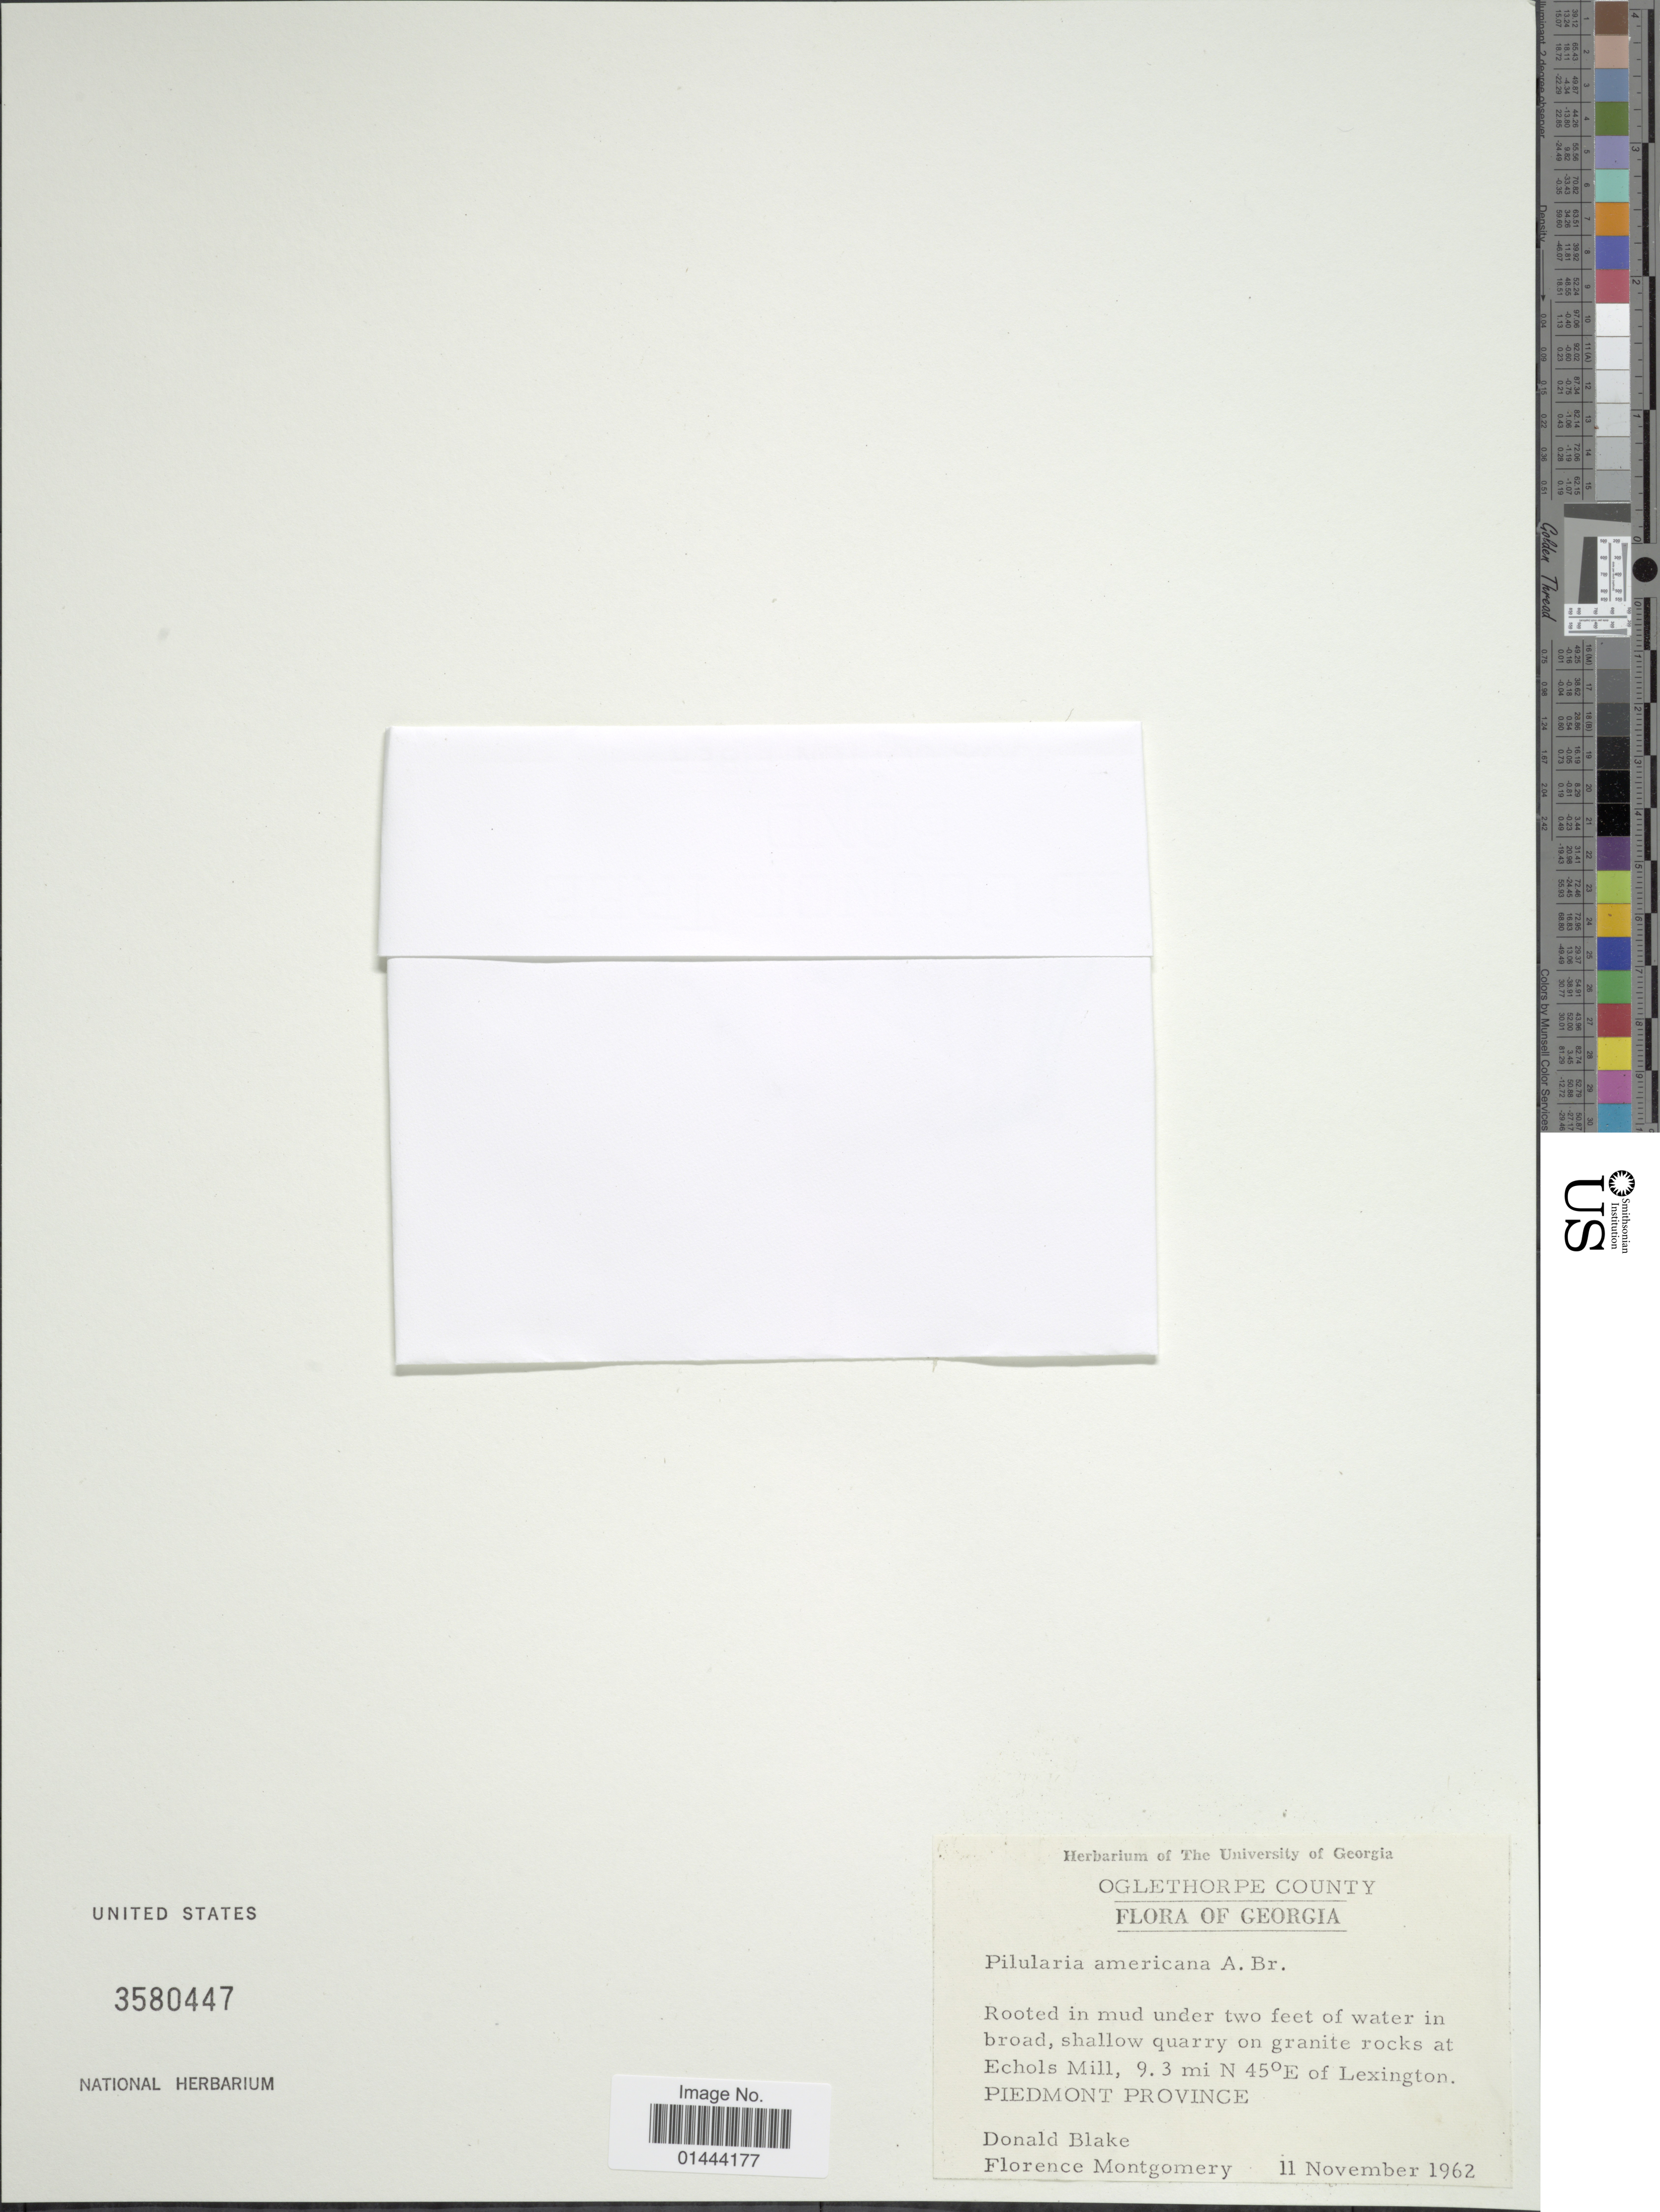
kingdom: Plantae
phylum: Tracheophyta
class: Polypodiopsida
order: Salviniales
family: Marsileaceae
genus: Pilularia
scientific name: Pilularia americana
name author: A. Braun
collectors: D. Blake & F. Montgomery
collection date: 1962-11-11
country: United States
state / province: Georgia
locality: Oglethorpe County, rooted in mud under two feet of water in brad, shallow quarry on granite rocks at Echols Mill, 9.3 mi of Lexington, Piedmont Province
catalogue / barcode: US 3580447